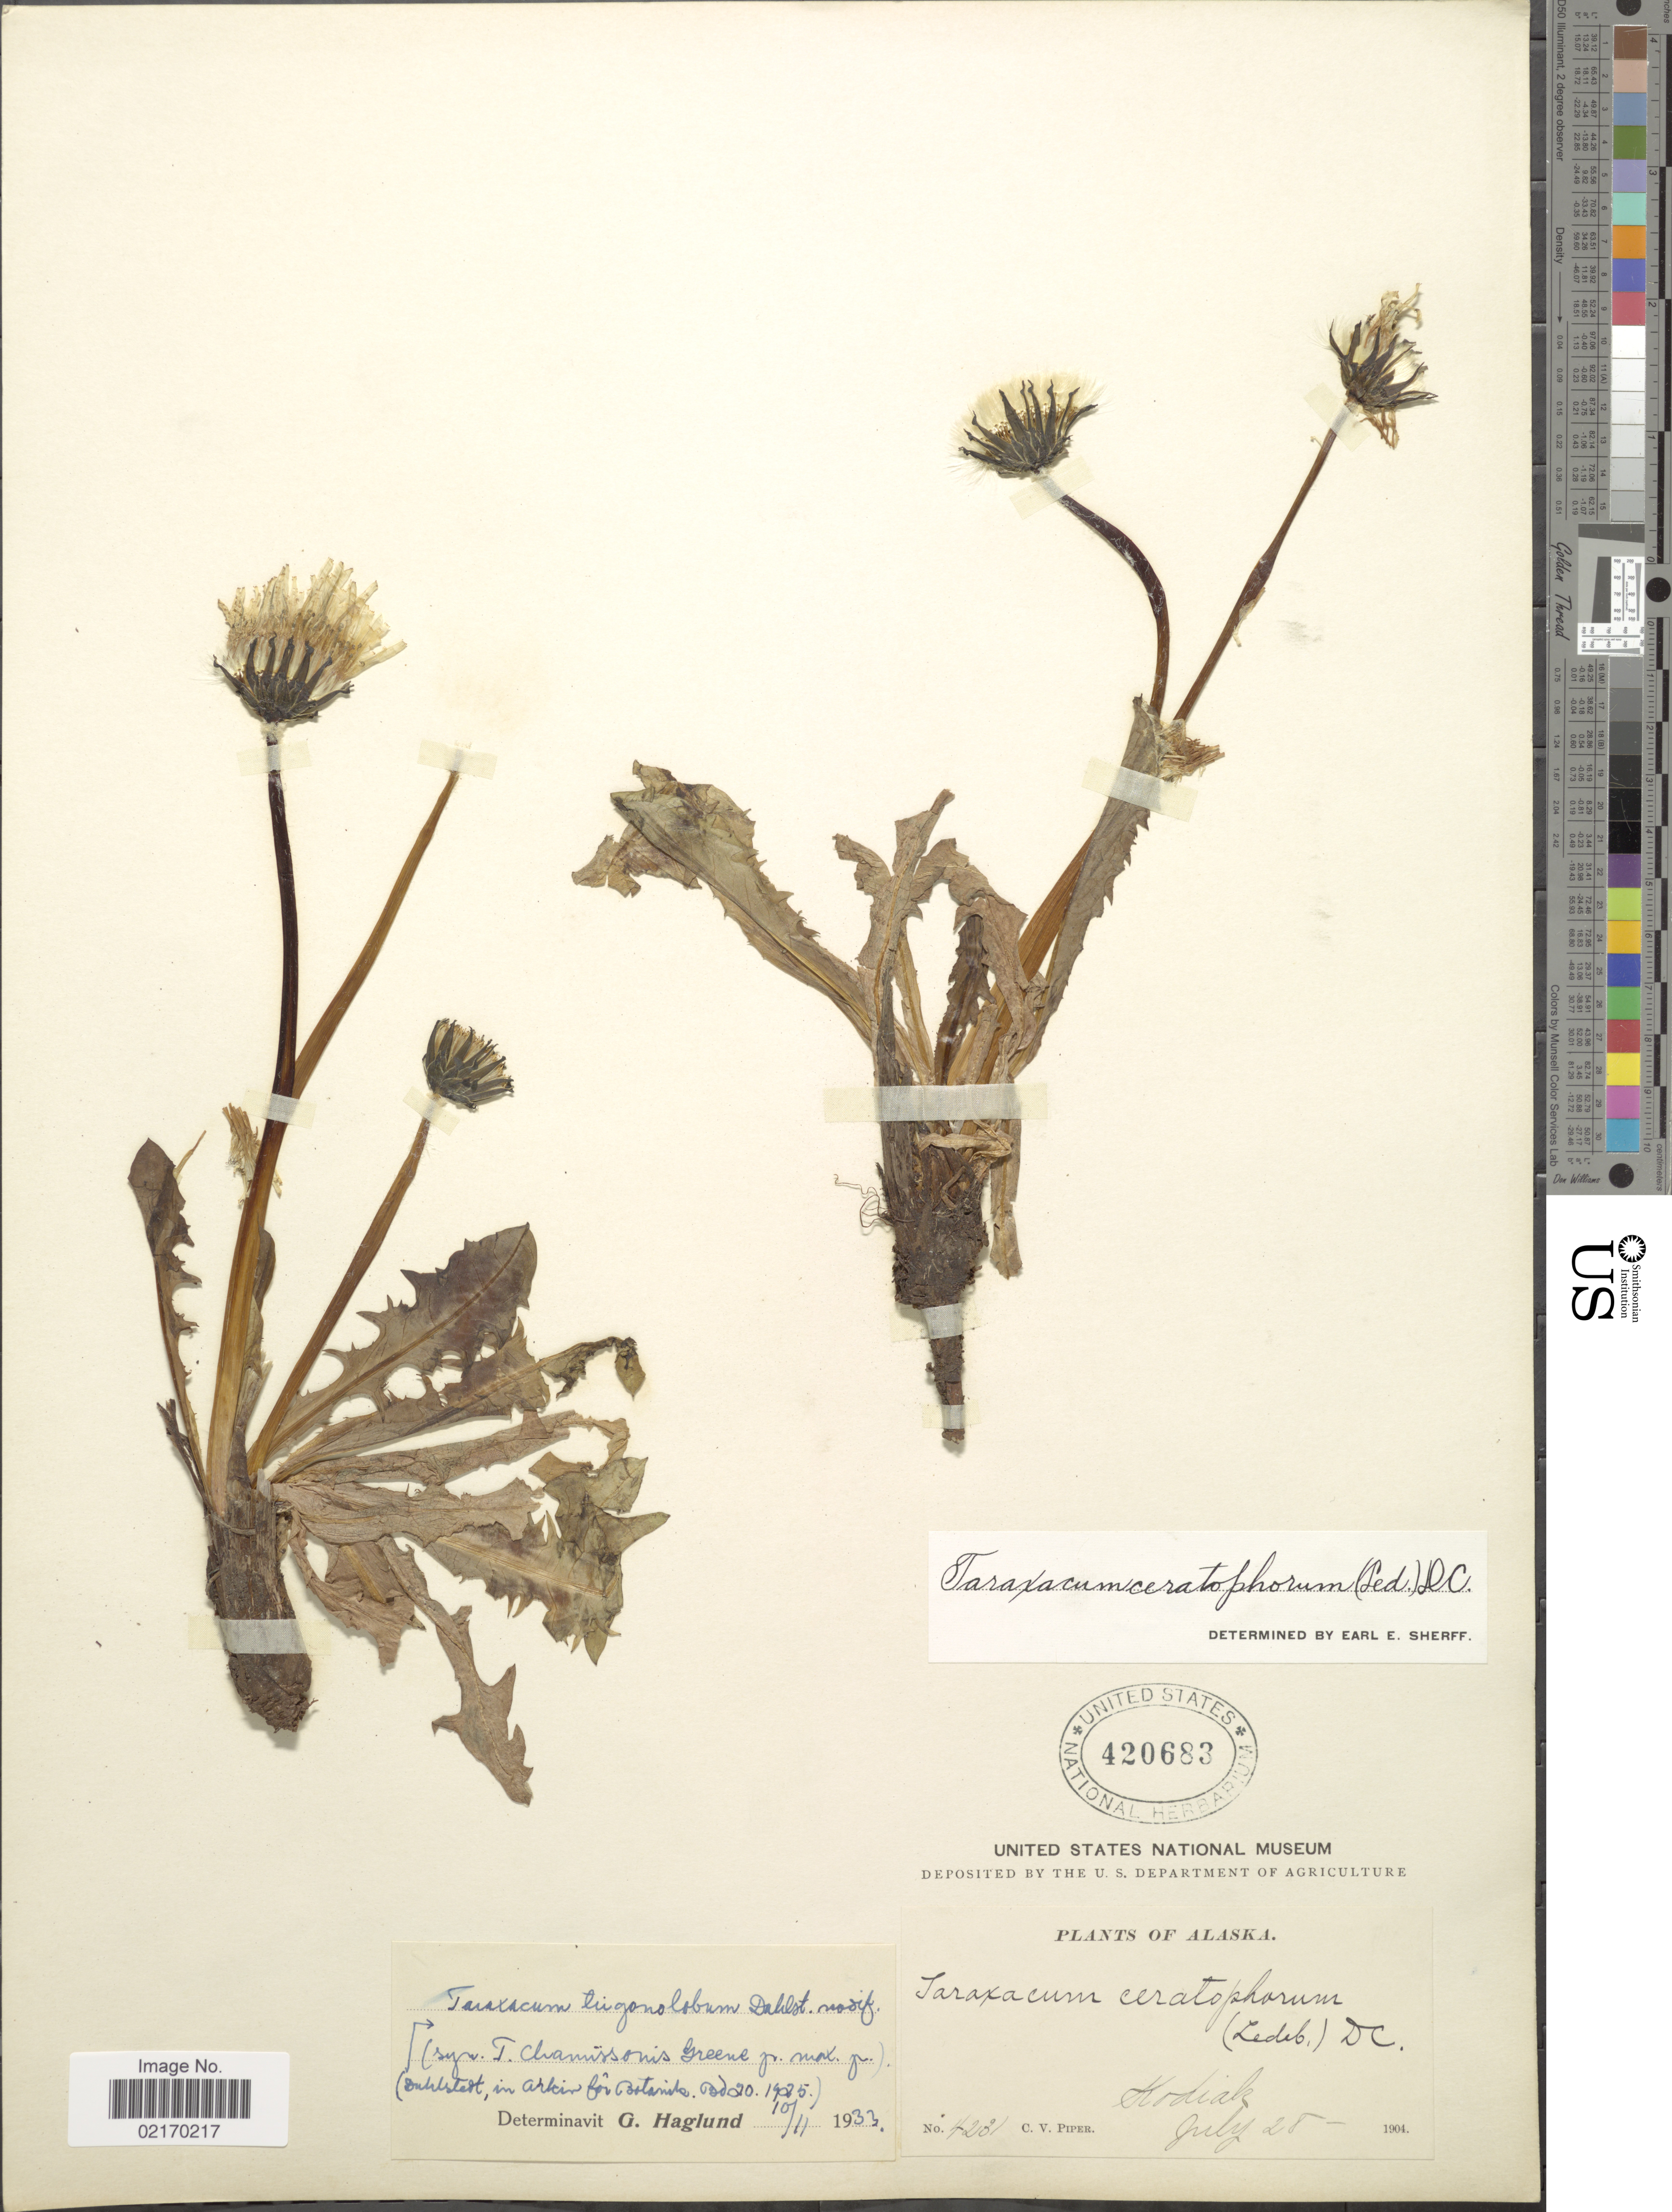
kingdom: Plantae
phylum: Tracheophyta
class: Magnoliopsida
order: Asterales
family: Asteraceae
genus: Taraxacum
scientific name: Taraxacum trigonolobum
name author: Dahlst.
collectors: C. V. Piper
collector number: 4231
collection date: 1904-07-28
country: United States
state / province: Alaska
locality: Kodiak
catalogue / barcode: US 420683